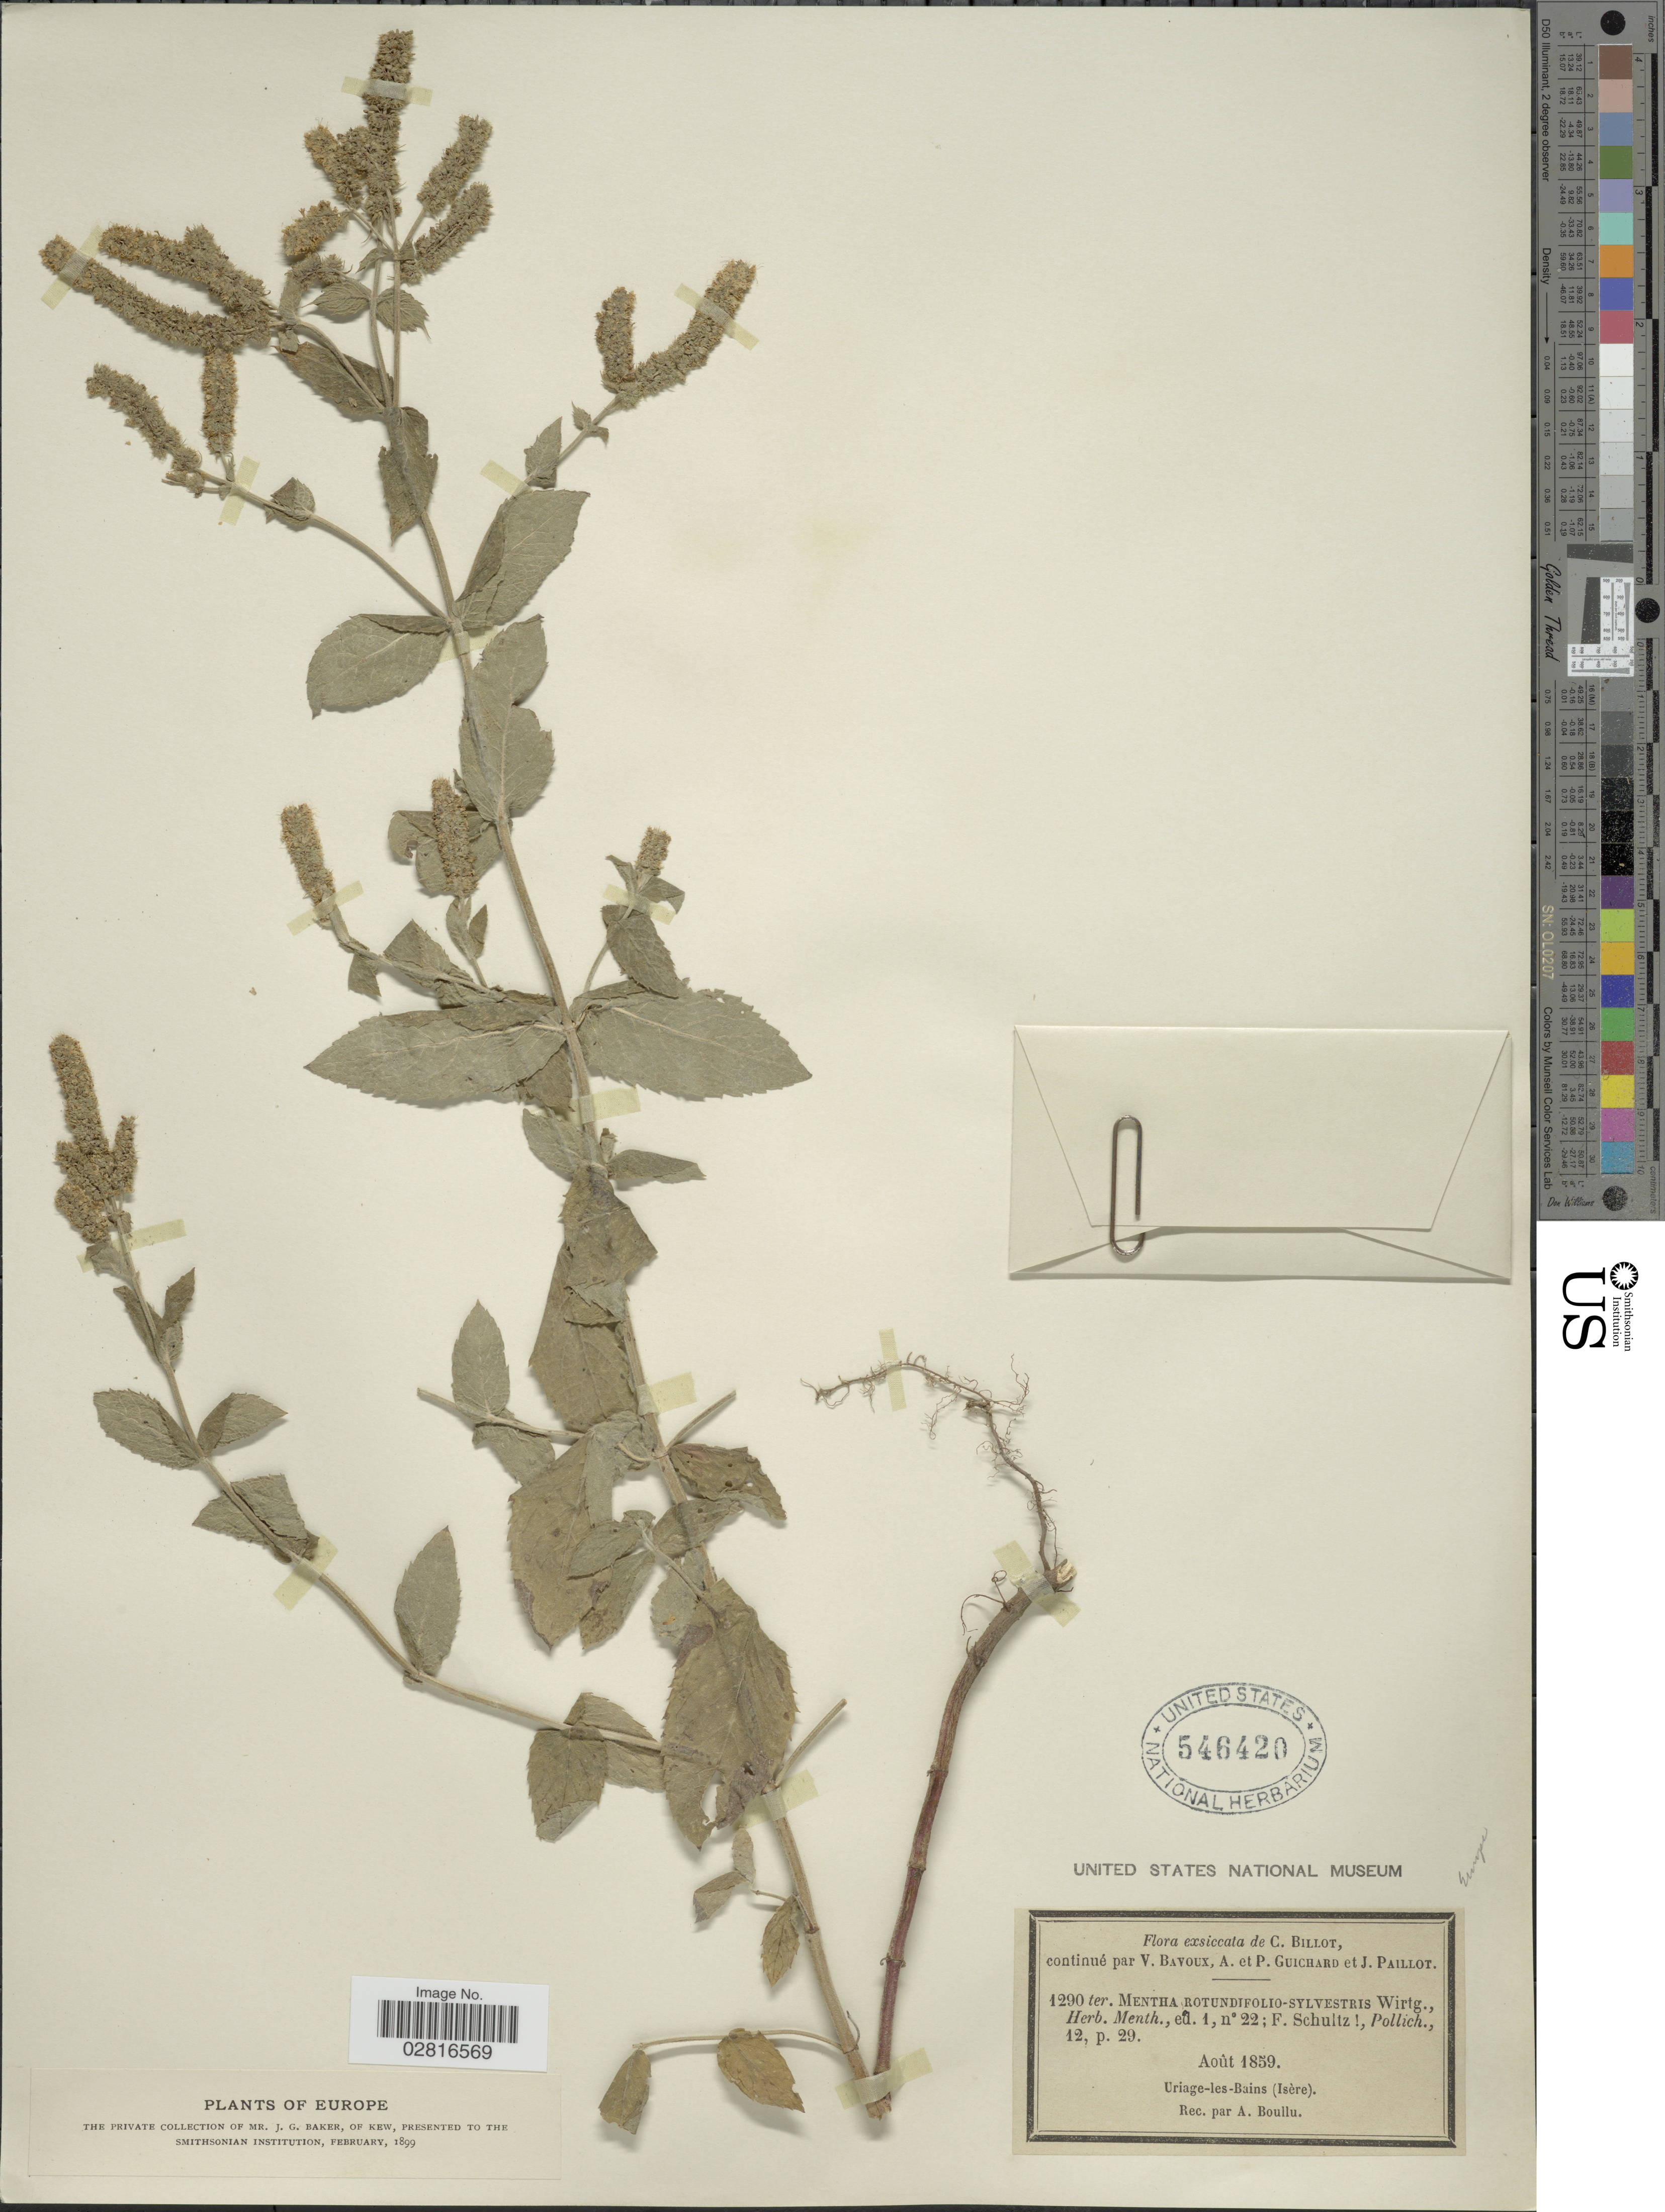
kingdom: Plantae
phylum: Tracheophyta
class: Magnoliopsida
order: Lamiales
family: Lamiaceae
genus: Mentha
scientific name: Mentha rotundifolia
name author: (L.) Huds.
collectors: A. Boullu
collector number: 1290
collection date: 1859-08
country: France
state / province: Auvergne-Rhône-Alpes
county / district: Isère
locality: Uriage-les-Bains (Isère). Europe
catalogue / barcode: US 546420